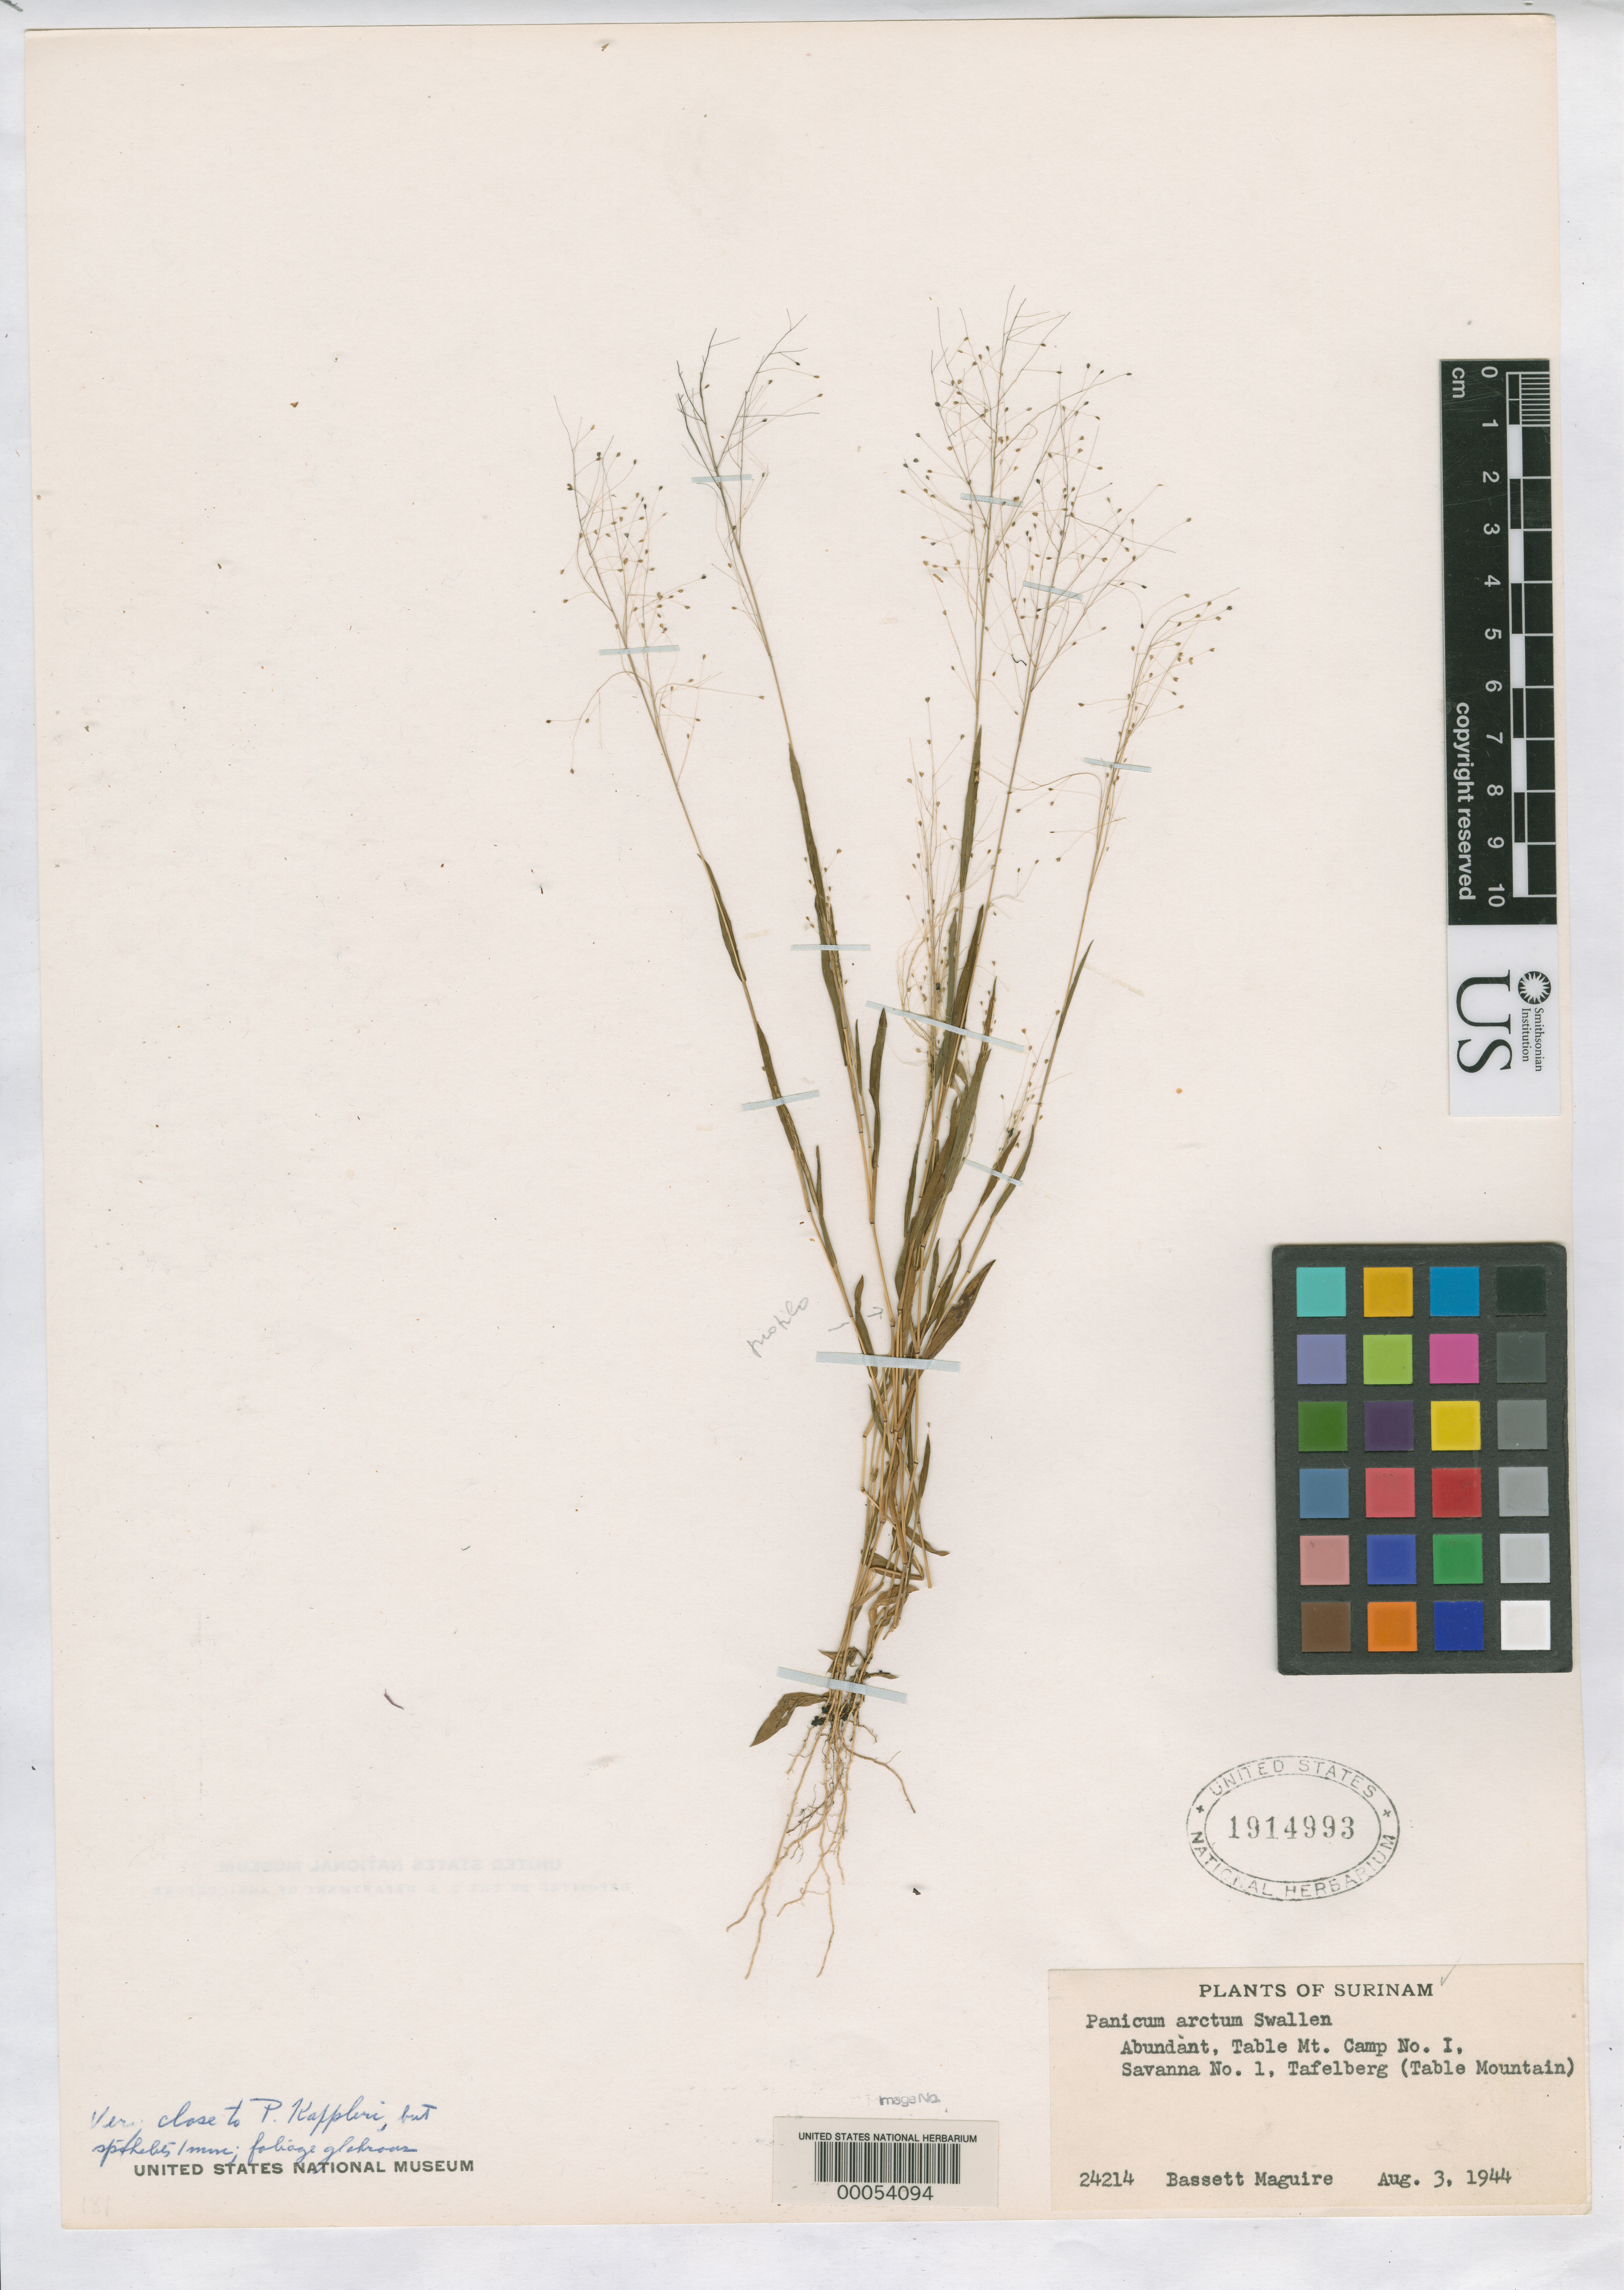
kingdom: Plantae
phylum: Tracheophyta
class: Liliopsida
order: Poales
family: Poaceae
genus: Panicum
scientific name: Panicum arctum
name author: Swallen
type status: Isotype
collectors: B. Maguire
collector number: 24214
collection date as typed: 03 Aug 1944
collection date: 1944-08-03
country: Suriname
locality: Tafelberg.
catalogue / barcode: US 1914993